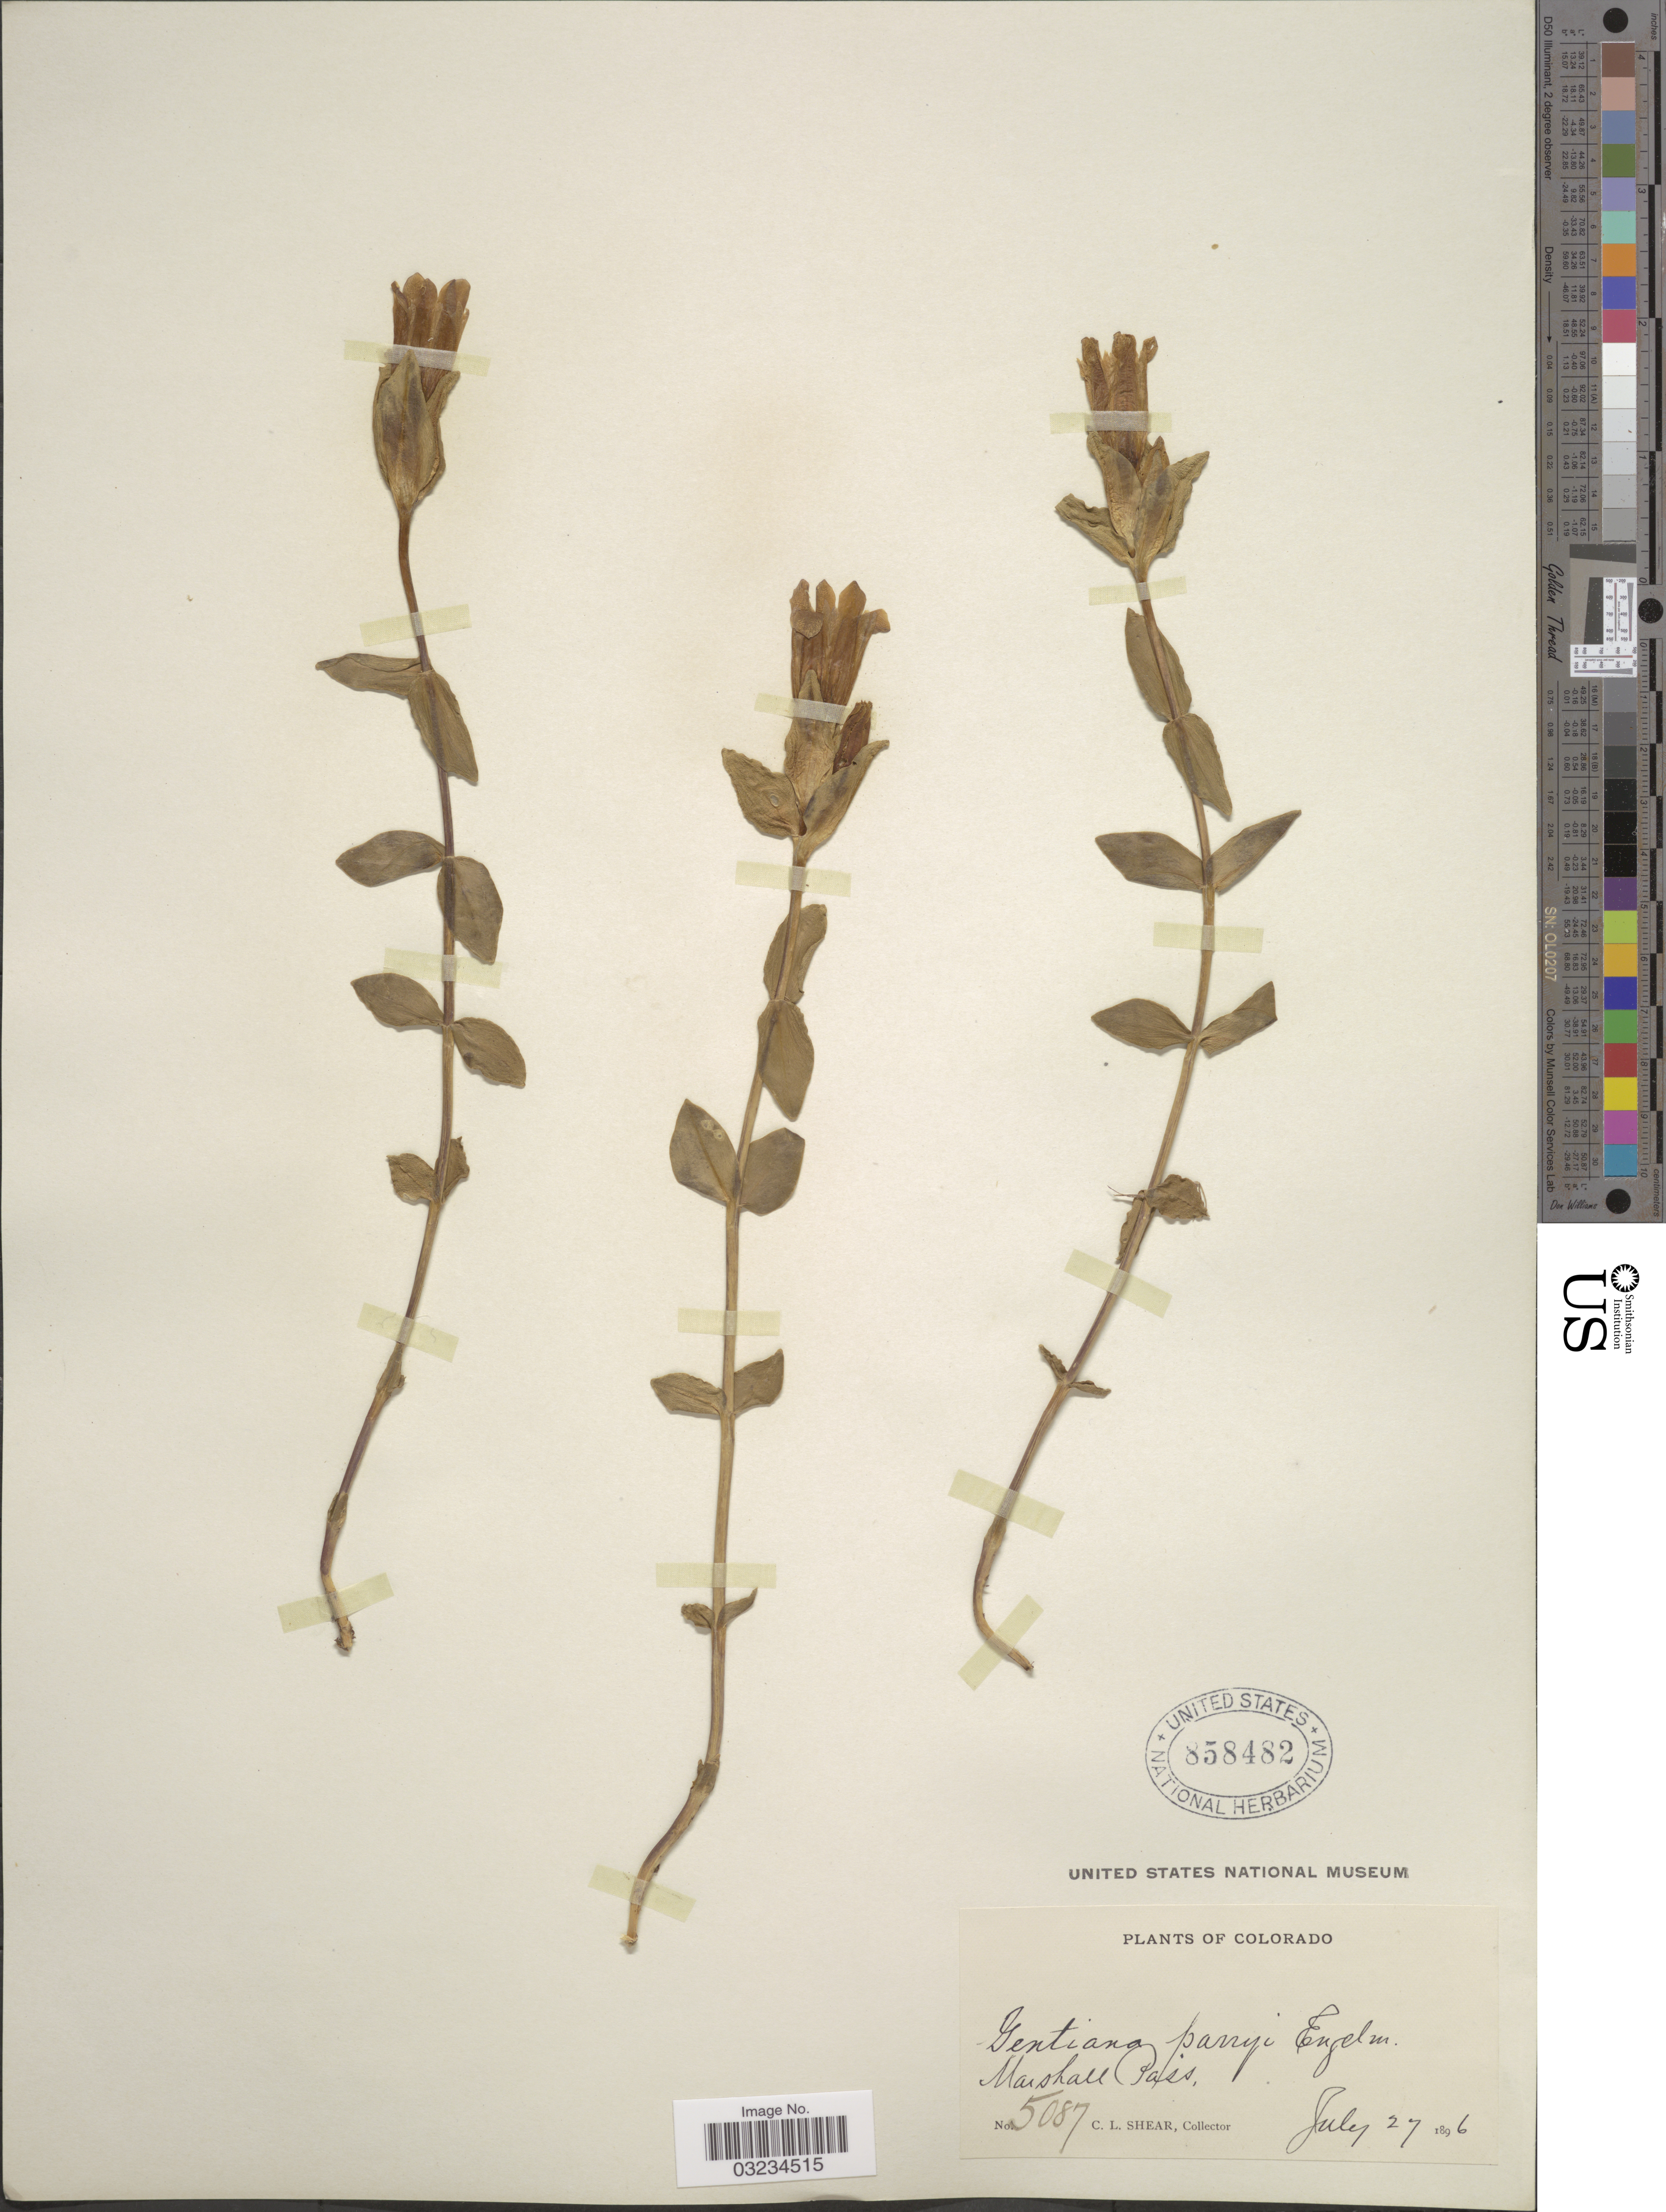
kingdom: Plantae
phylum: Tracheophyta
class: Magnoliopsida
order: Gentianales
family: Gentianaceae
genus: Gentiana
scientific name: Gentiana parryi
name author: Engelm.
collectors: C. L. Shear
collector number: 5087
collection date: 1896-07-27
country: United States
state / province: Colorado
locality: Marshall Pass.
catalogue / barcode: US 858482